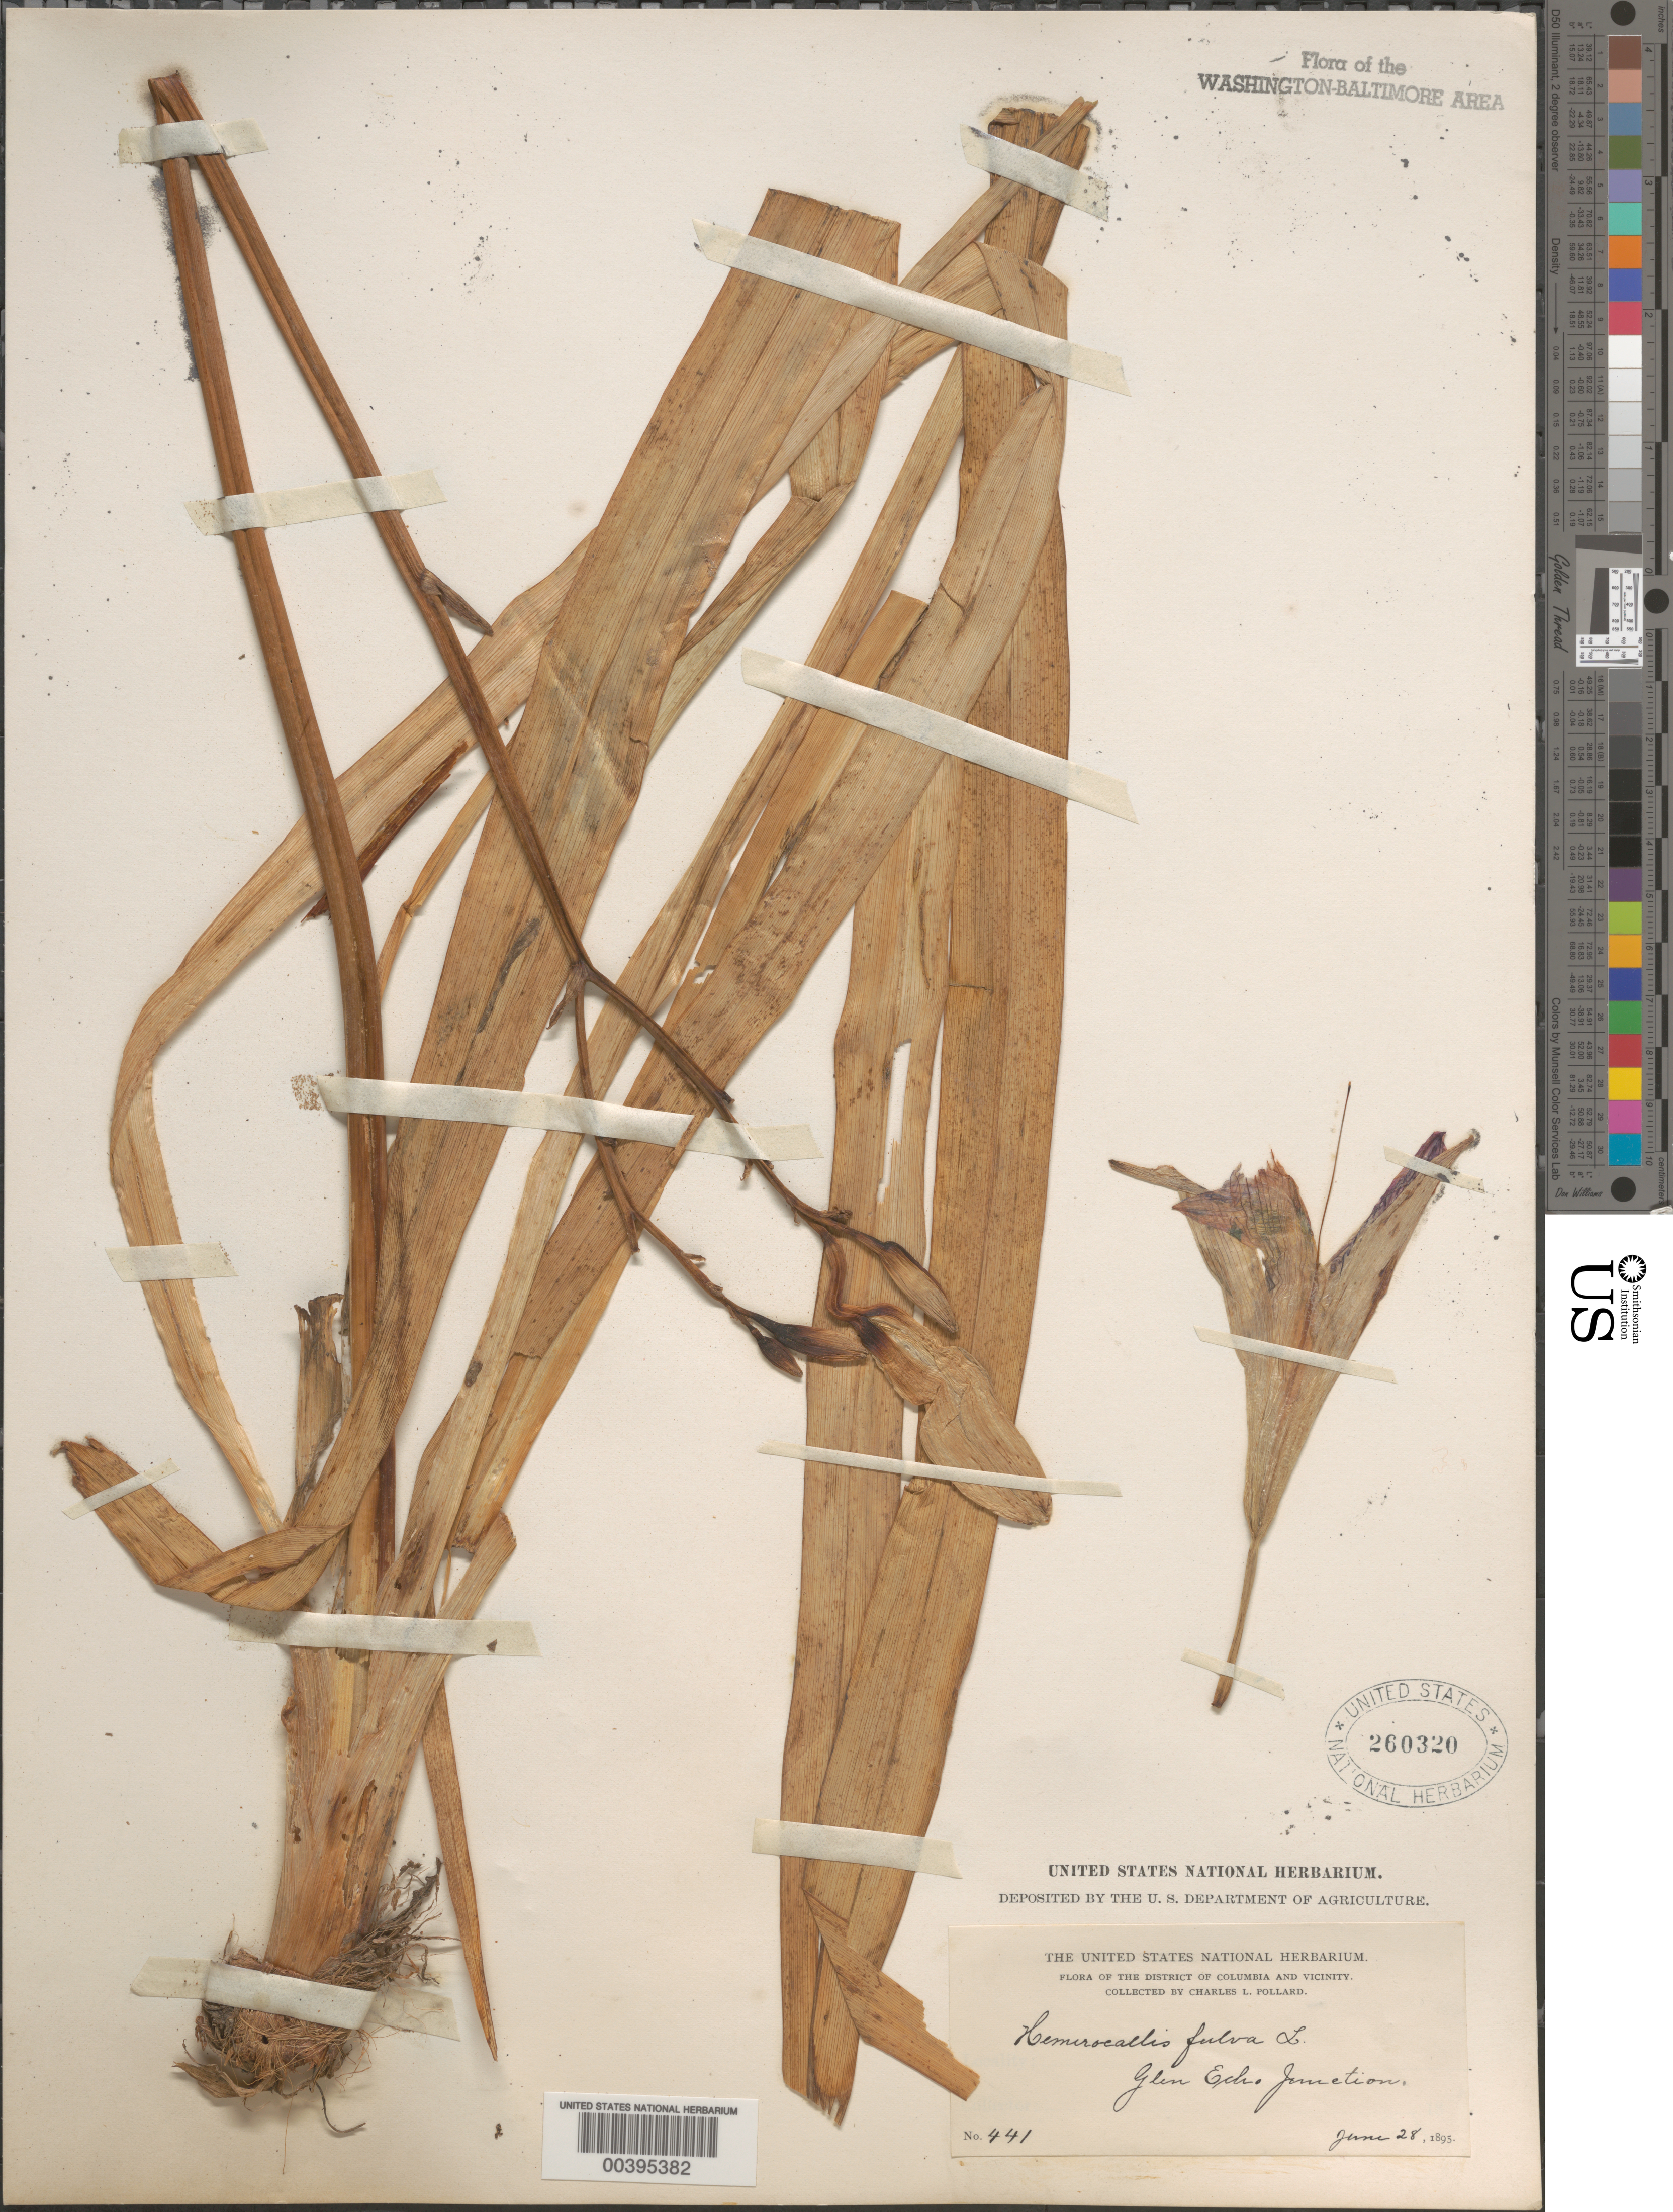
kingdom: Plantae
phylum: Tracheophyta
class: Liliopsida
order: Asparagales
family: Asphodelaceae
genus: Hemerocallis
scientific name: Hemerocallis fulva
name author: L.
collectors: C. L. Pollard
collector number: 441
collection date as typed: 28 Jun 1895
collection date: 1895-06-28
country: United States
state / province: Maryland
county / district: Montgomery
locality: Glen Echo Junction C. & O. Canal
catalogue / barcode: US 260320